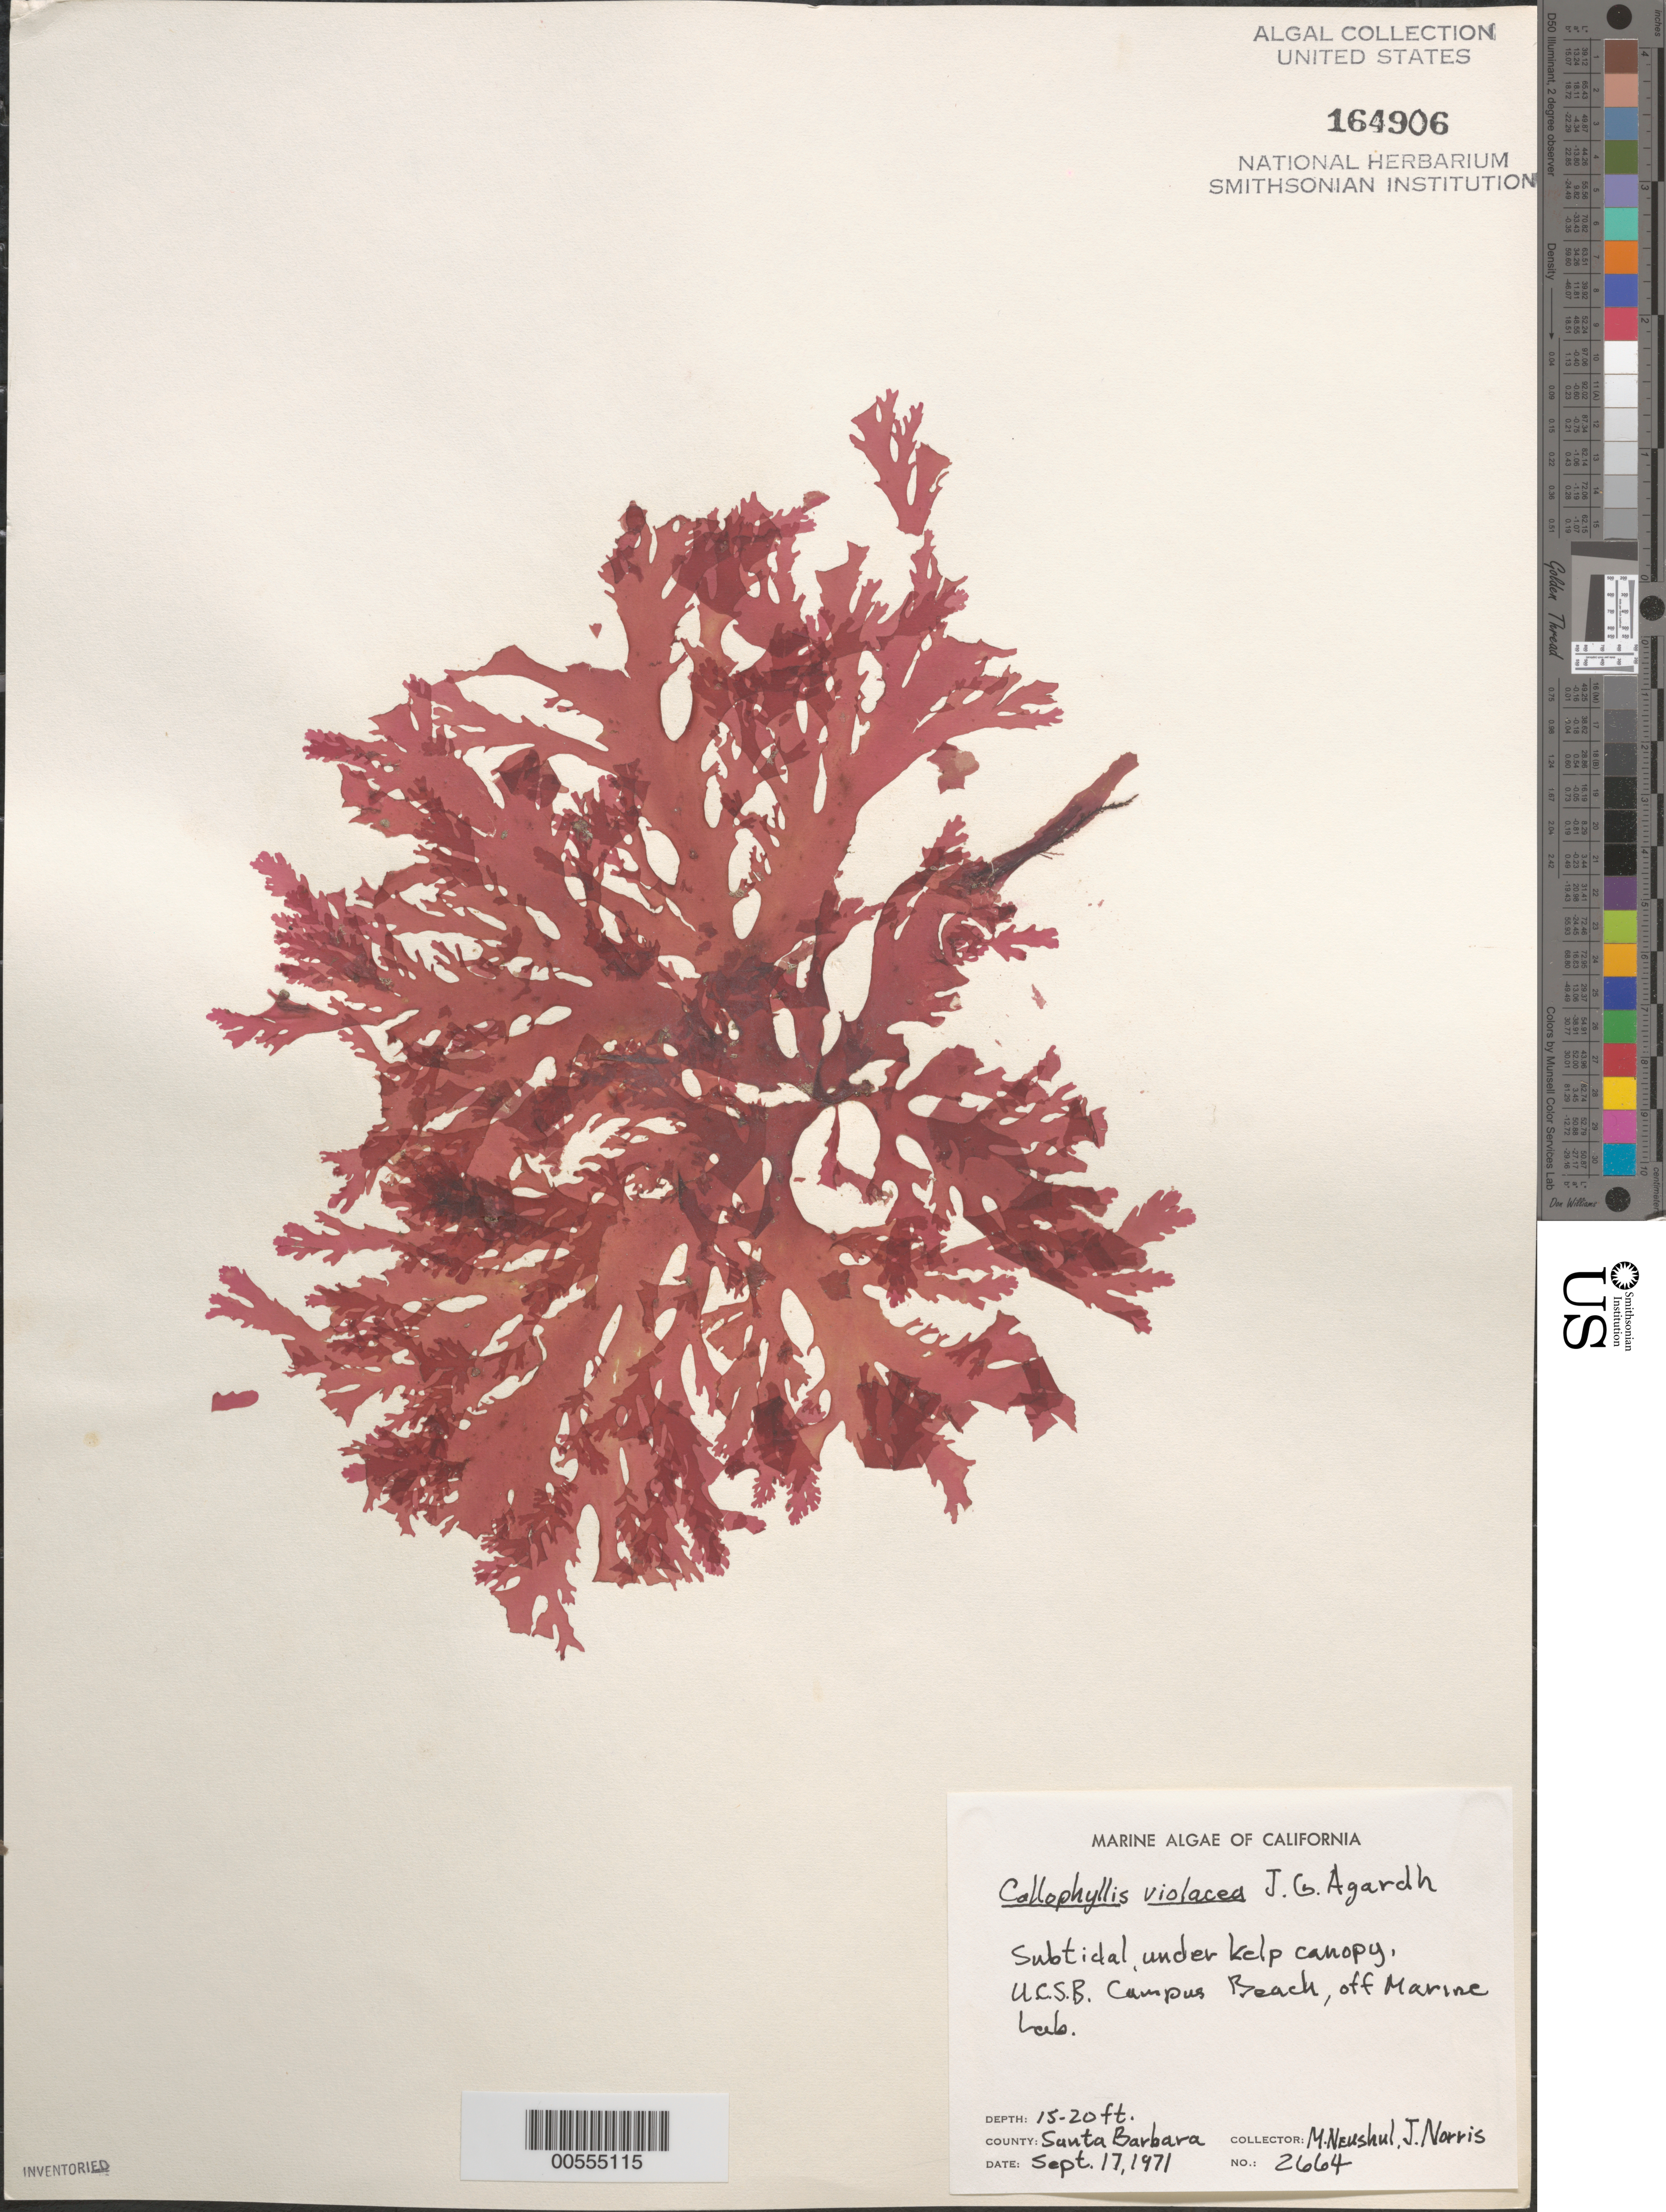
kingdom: Plantae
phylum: Rhodophyta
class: Florideophyceae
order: Gigartinales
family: Kallymeniaceae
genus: Callophyllis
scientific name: Callophyllis violacea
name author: J. Agardh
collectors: M. Neushul & J. N. Norris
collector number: Neushul 2664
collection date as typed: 17 Sep 1971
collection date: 1971-09-17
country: United States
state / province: California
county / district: Santa Barbara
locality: Campus Beach, University of California Santa Barbara, off marine laboratory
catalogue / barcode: US 164906